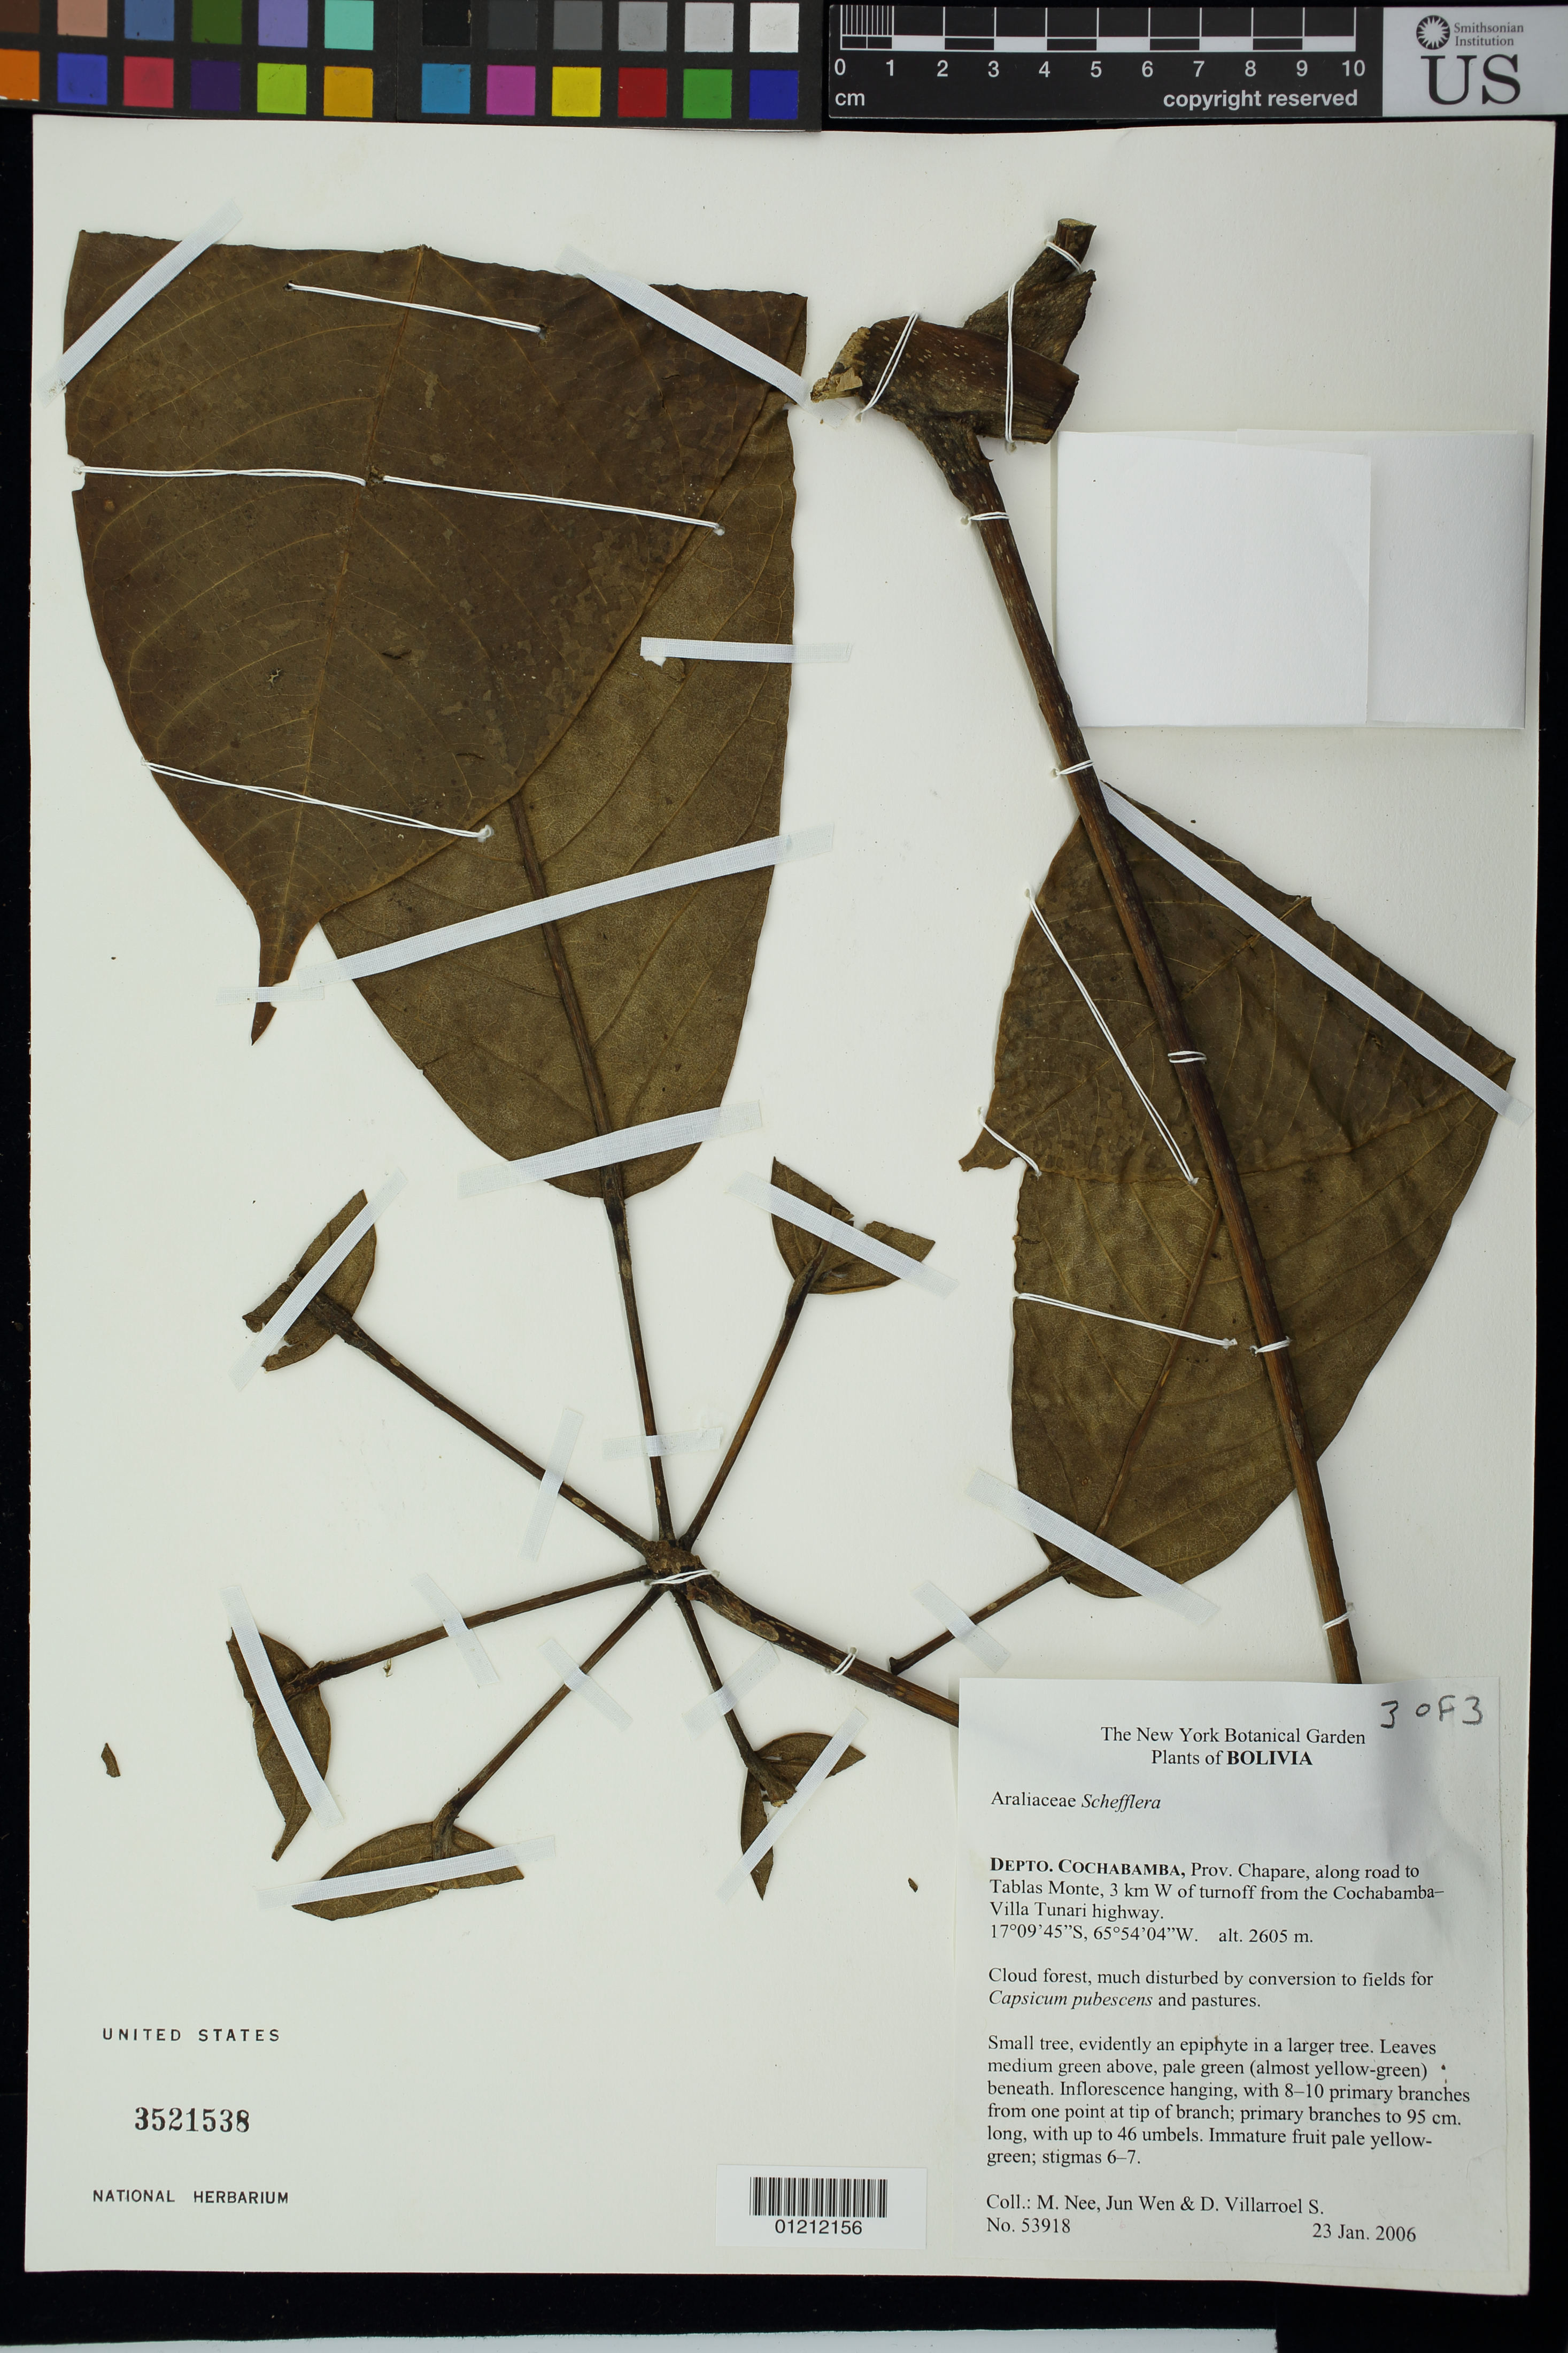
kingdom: Plantae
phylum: Tracheophyta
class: Magnoliopsida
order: Apiales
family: Araliaceae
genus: Schefflera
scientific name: Schefflera sp.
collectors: M. Nee, J. Wen & D. Villarroel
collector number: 53918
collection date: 2006-01-23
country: Bolivia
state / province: Cochabamba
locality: Prov. Chapare, along road to Tablas Monte, 3 km W of turnoff from the Cochabamba-Villa Tunari highway. Cloud forest, much disturbed by conversion to fields for Capsicum pubescens and pastures.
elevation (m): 2605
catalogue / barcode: US 3521538